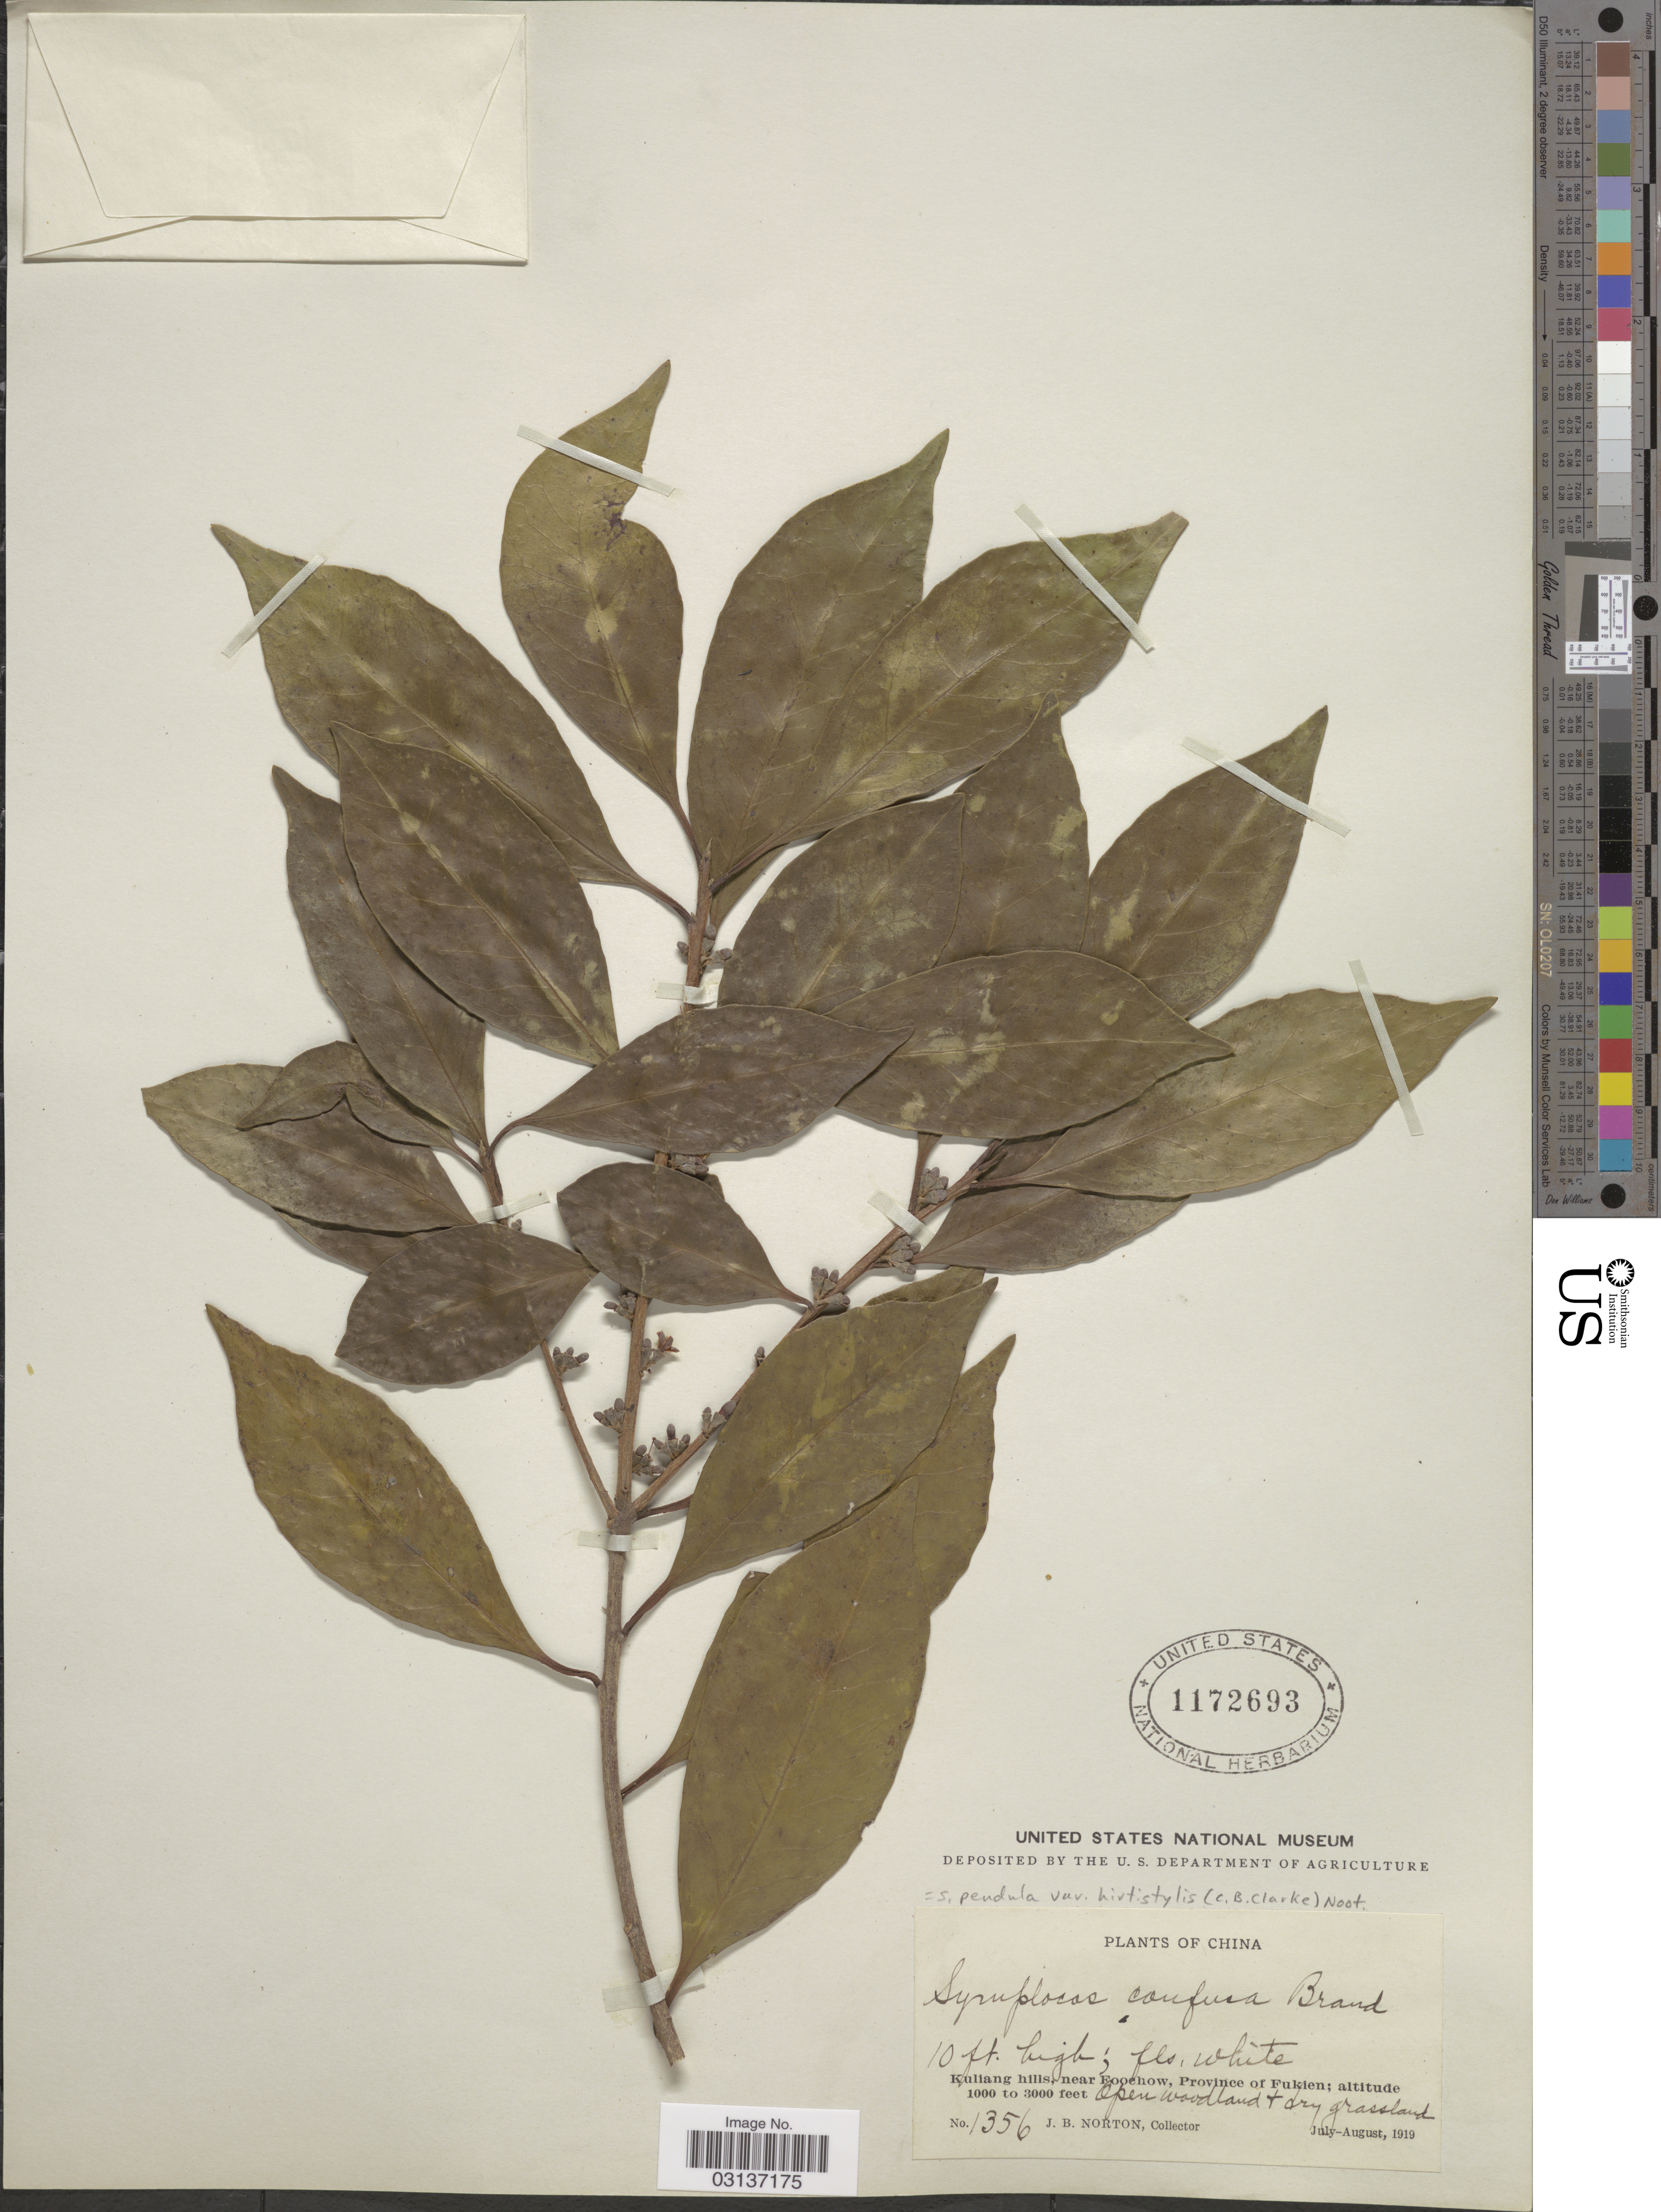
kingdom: Plantae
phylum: Tracheophyta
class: Magnoliopsida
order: Ericales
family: Symplocaceae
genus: Cordyloblaste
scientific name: Cordyloblaste pendula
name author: (Wight) Alston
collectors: J. B. Norton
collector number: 1356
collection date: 1919-07/1919-08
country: China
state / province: Fujian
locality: Kuliang hills, near Foochow, Province of Fukien.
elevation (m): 305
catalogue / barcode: US 1172693